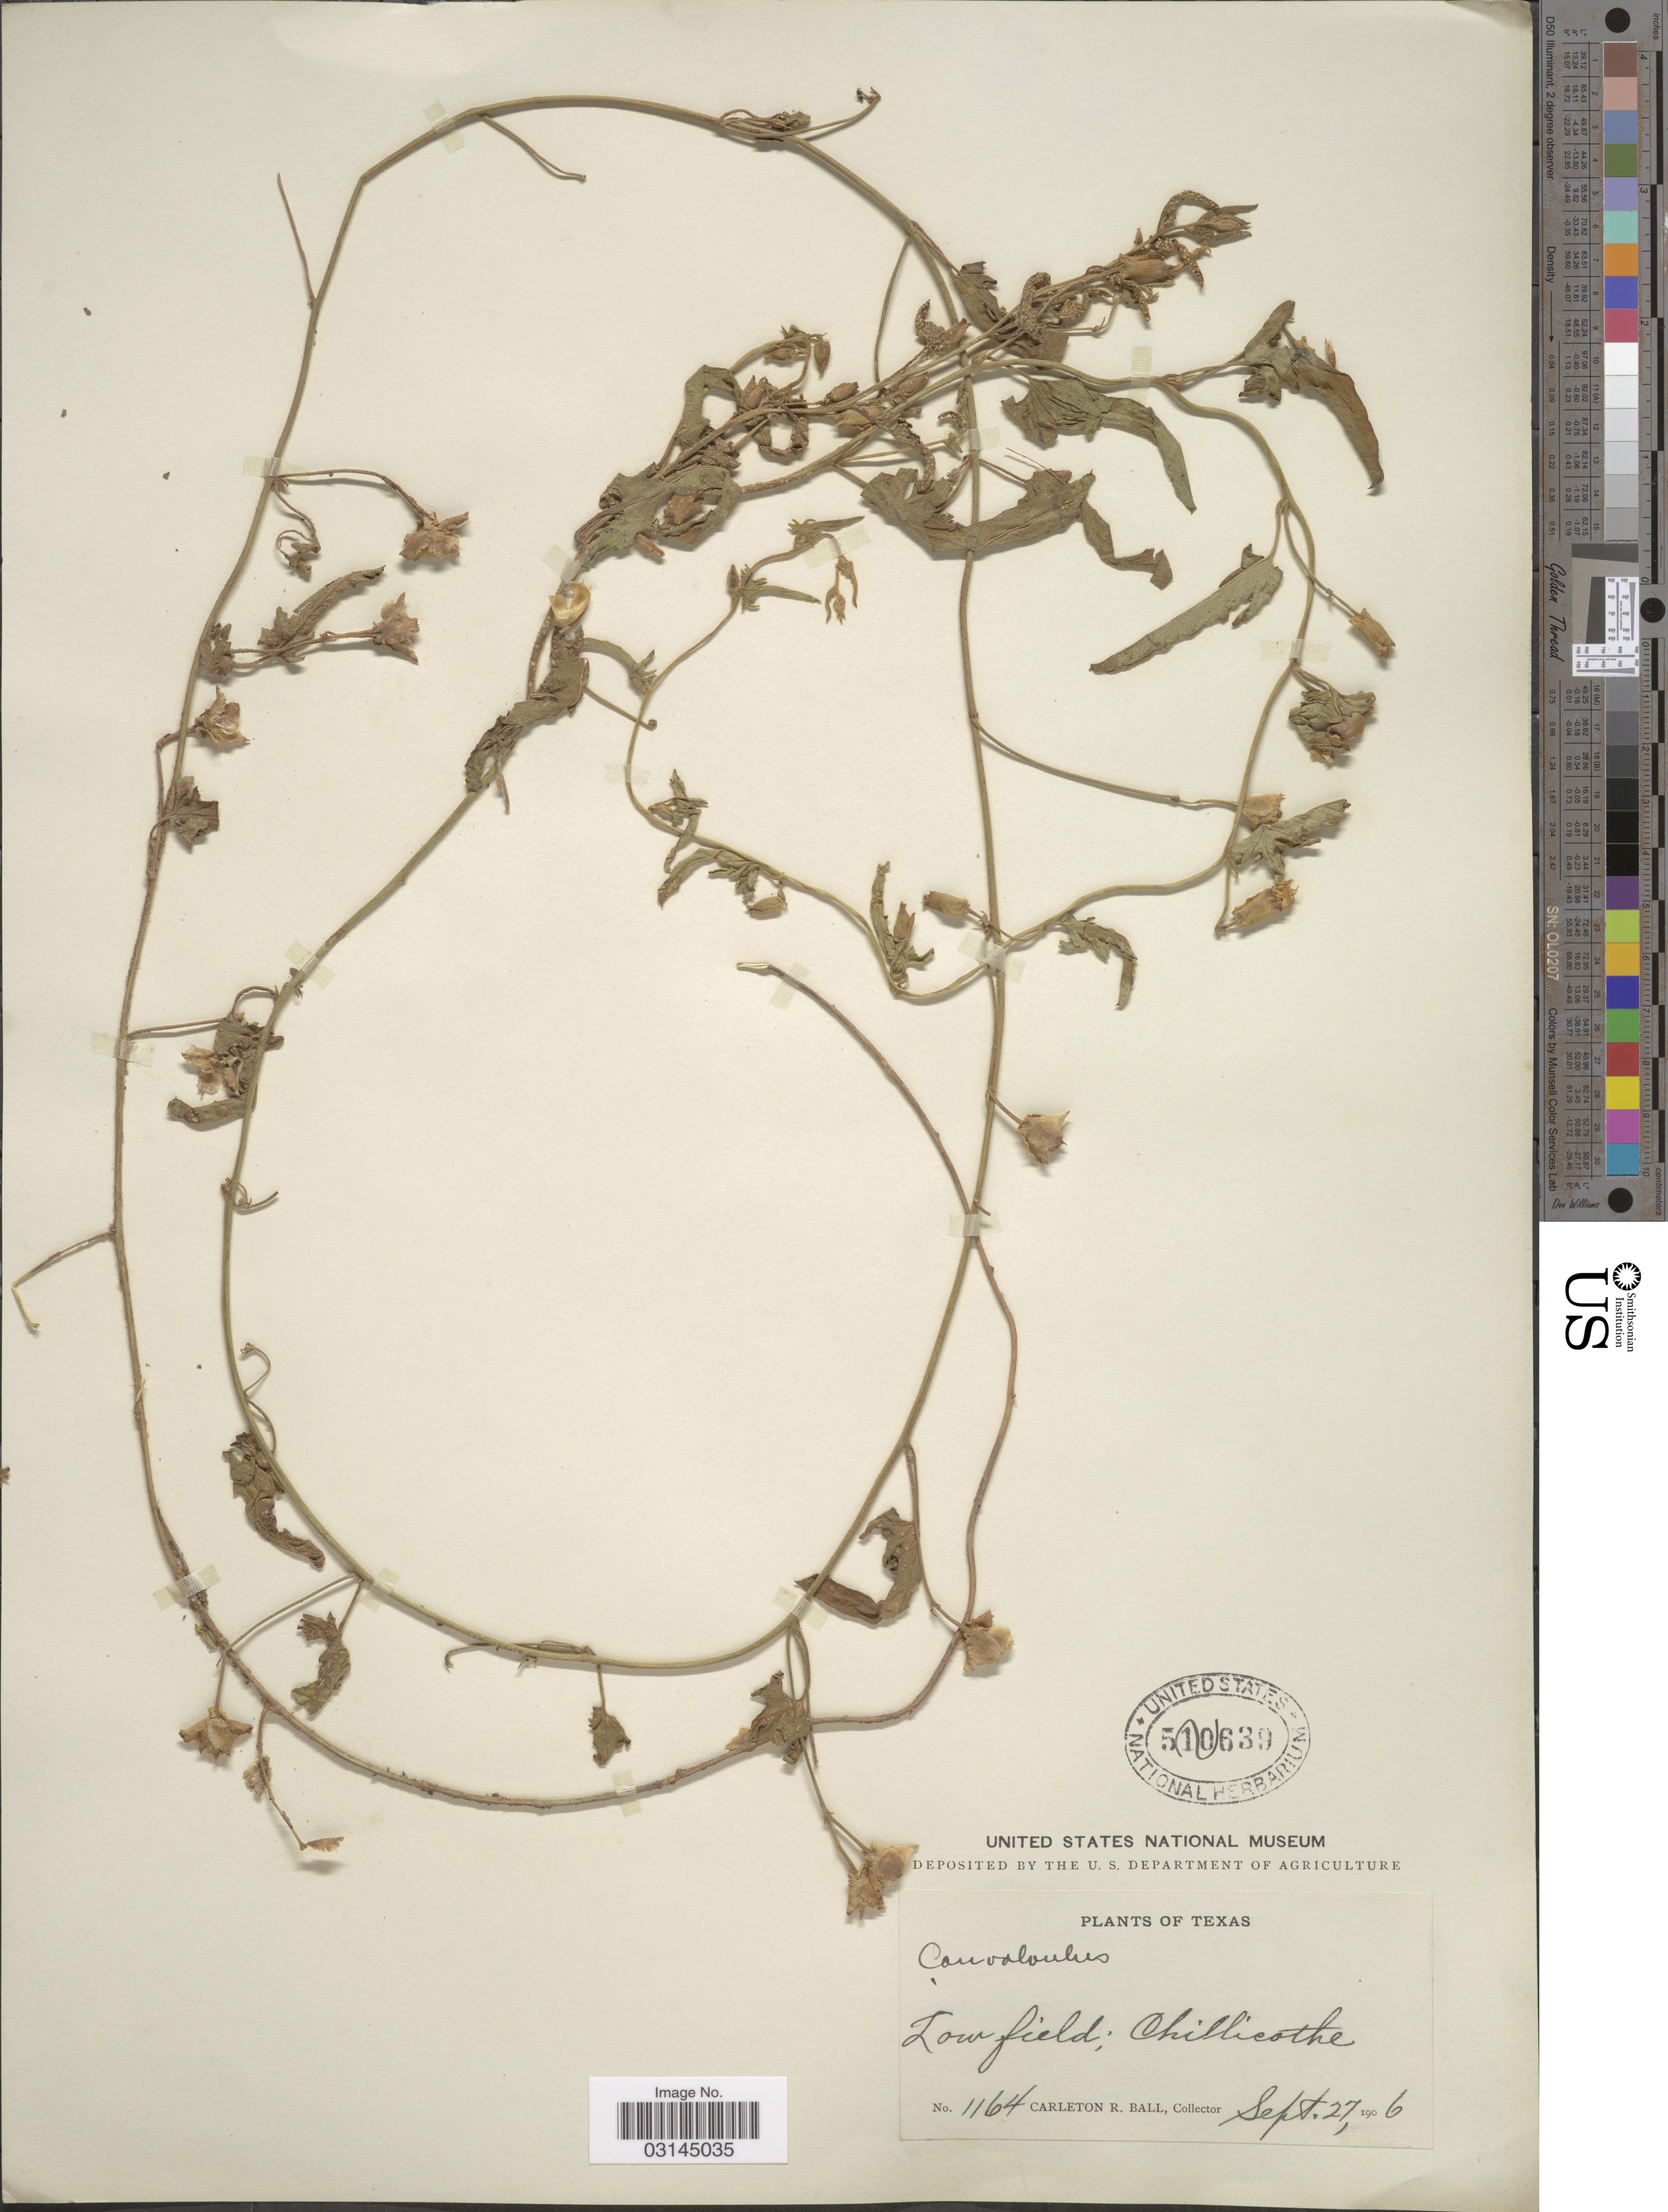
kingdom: Plantae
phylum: Tracheophyta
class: Magnoliopsida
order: Solanales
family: Convolvulaceae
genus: Convolvulus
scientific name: Convolvulus incanus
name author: Vahl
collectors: C. R. Ball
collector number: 1164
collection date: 1906-09-27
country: United States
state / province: Texas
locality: Chillicothe.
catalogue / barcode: US 510639